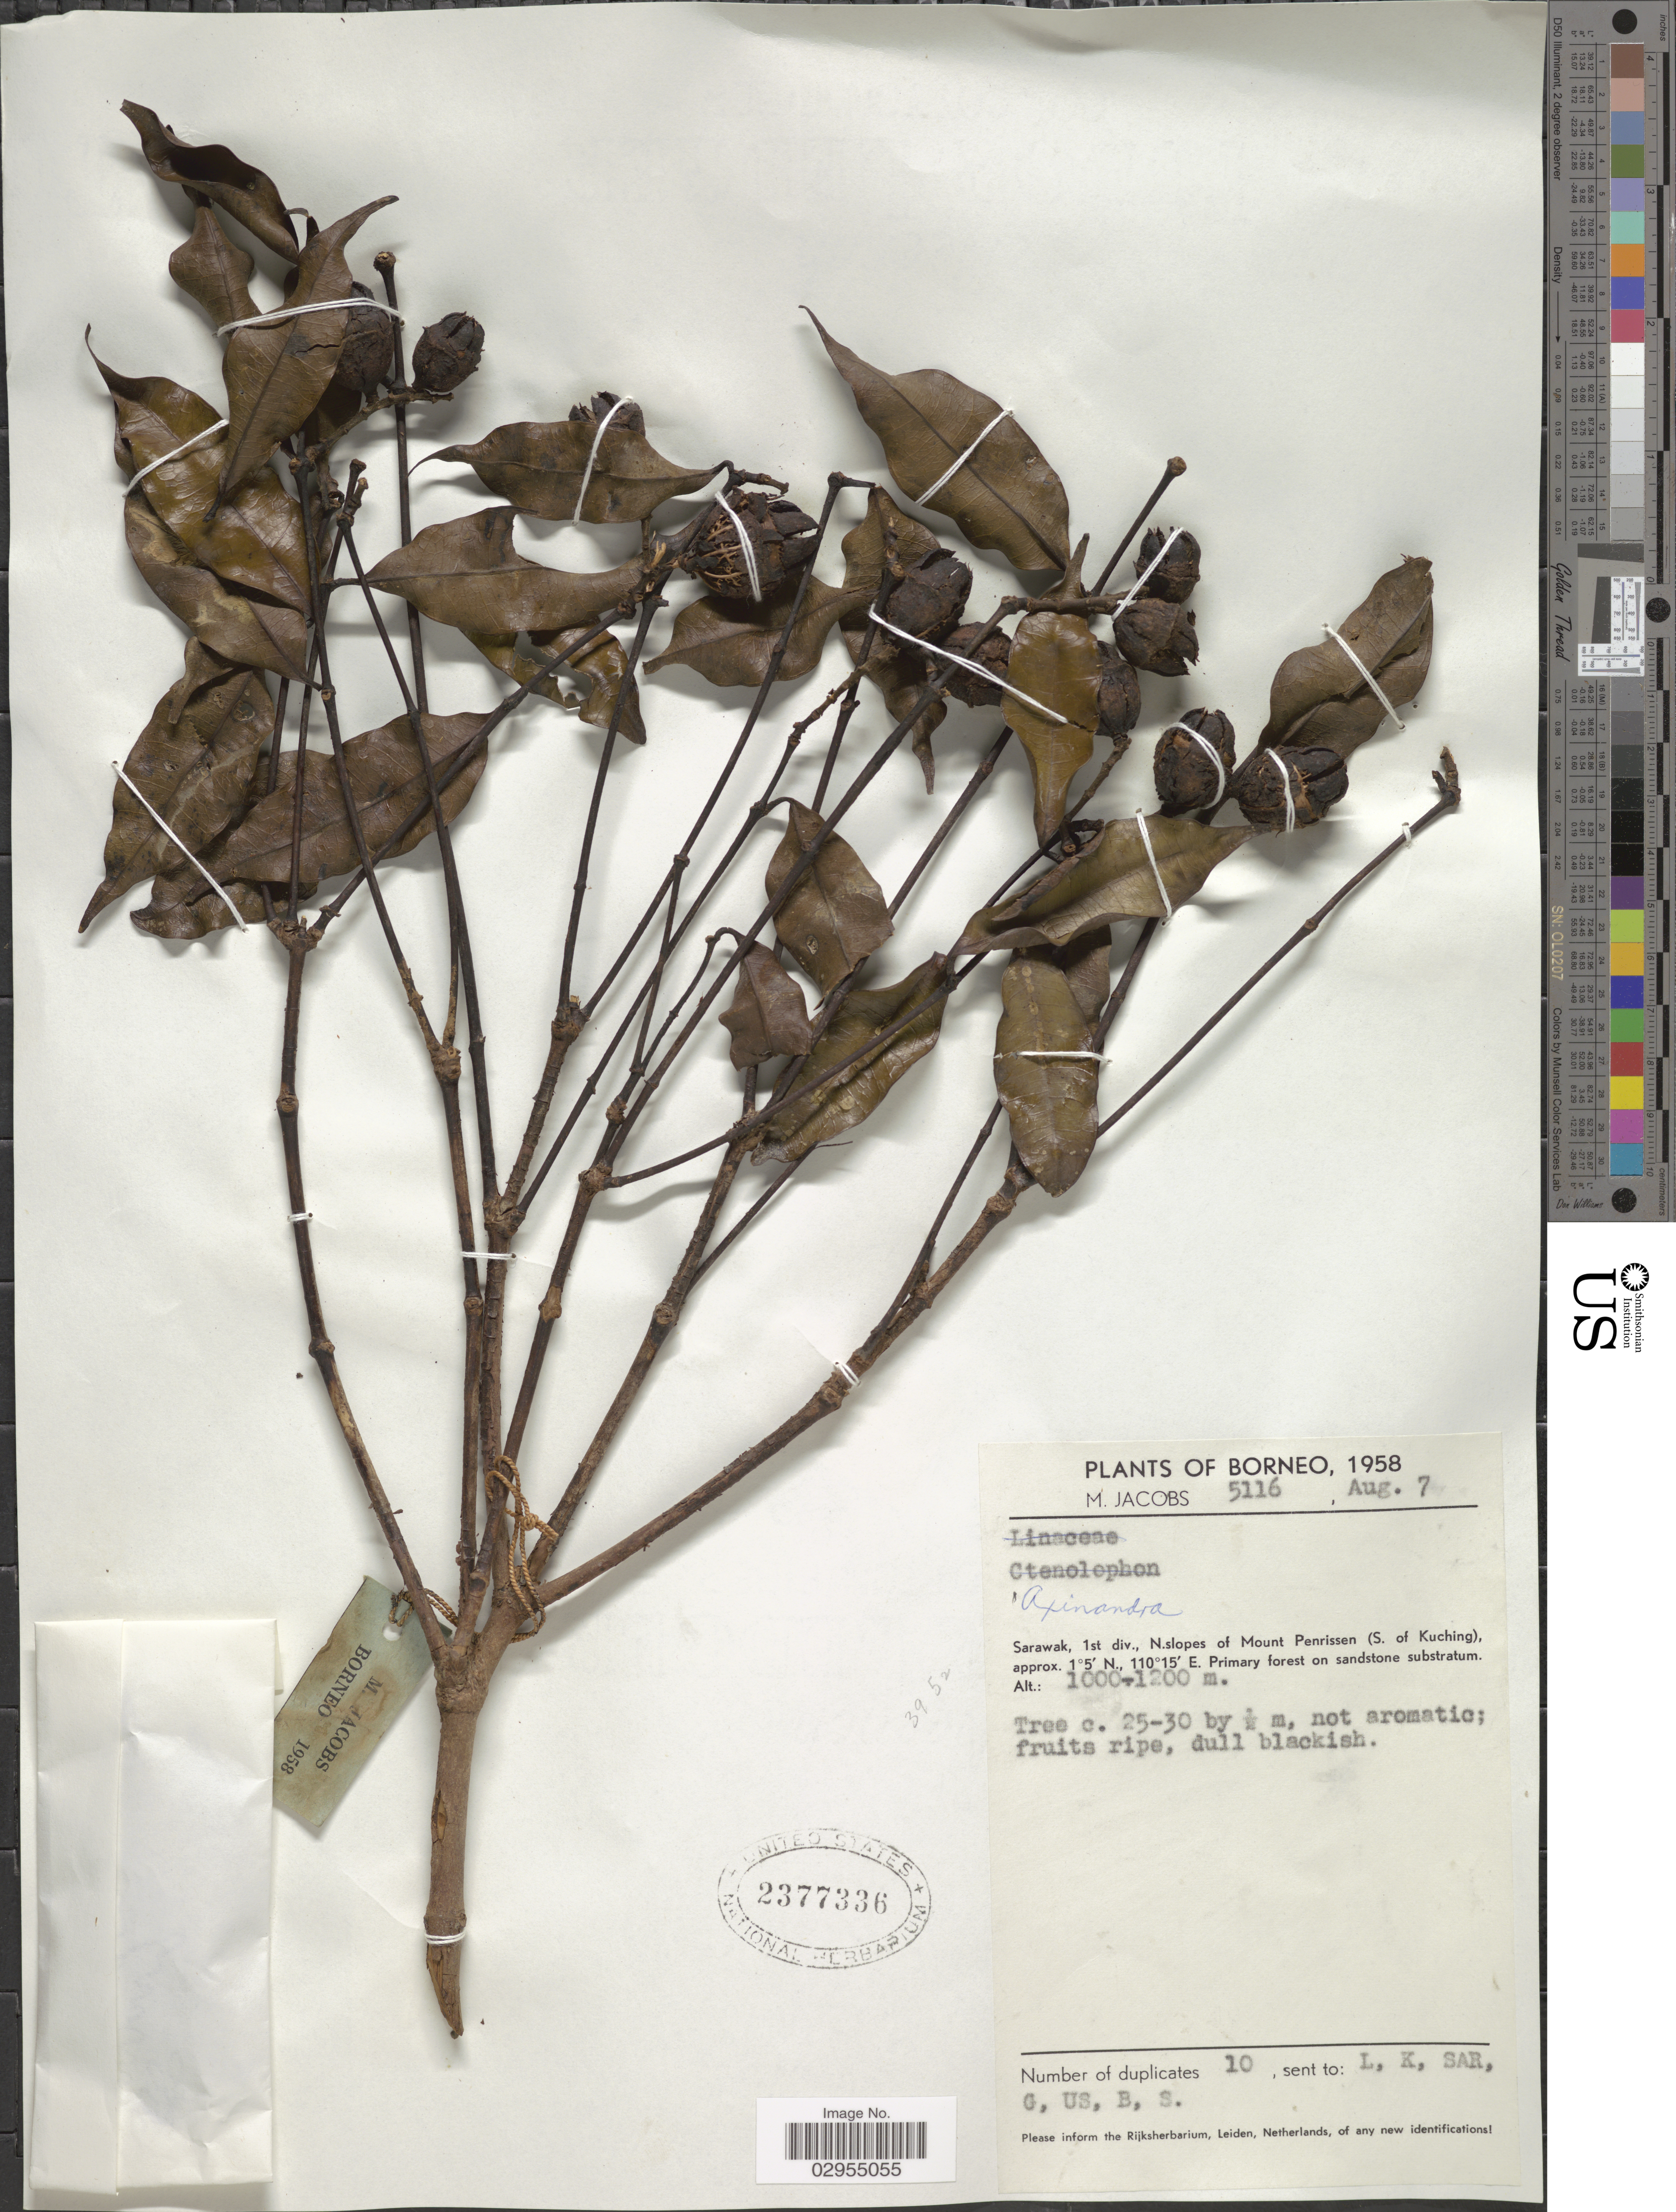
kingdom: Plantae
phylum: Tracheophyta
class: Magnoliopsida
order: Myrtales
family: Crypteroniaceae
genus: Axinandra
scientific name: Axinandra coriacea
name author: Baill.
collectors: M. Jacobs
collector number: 5116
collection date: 1958-08-07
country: Malaysia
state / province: Sarawak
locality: Borneo. Sarawak, 1st div., N.slopes of Mount Penrissen (S. of Kuching).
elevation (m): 1000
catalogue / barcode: US 2377336